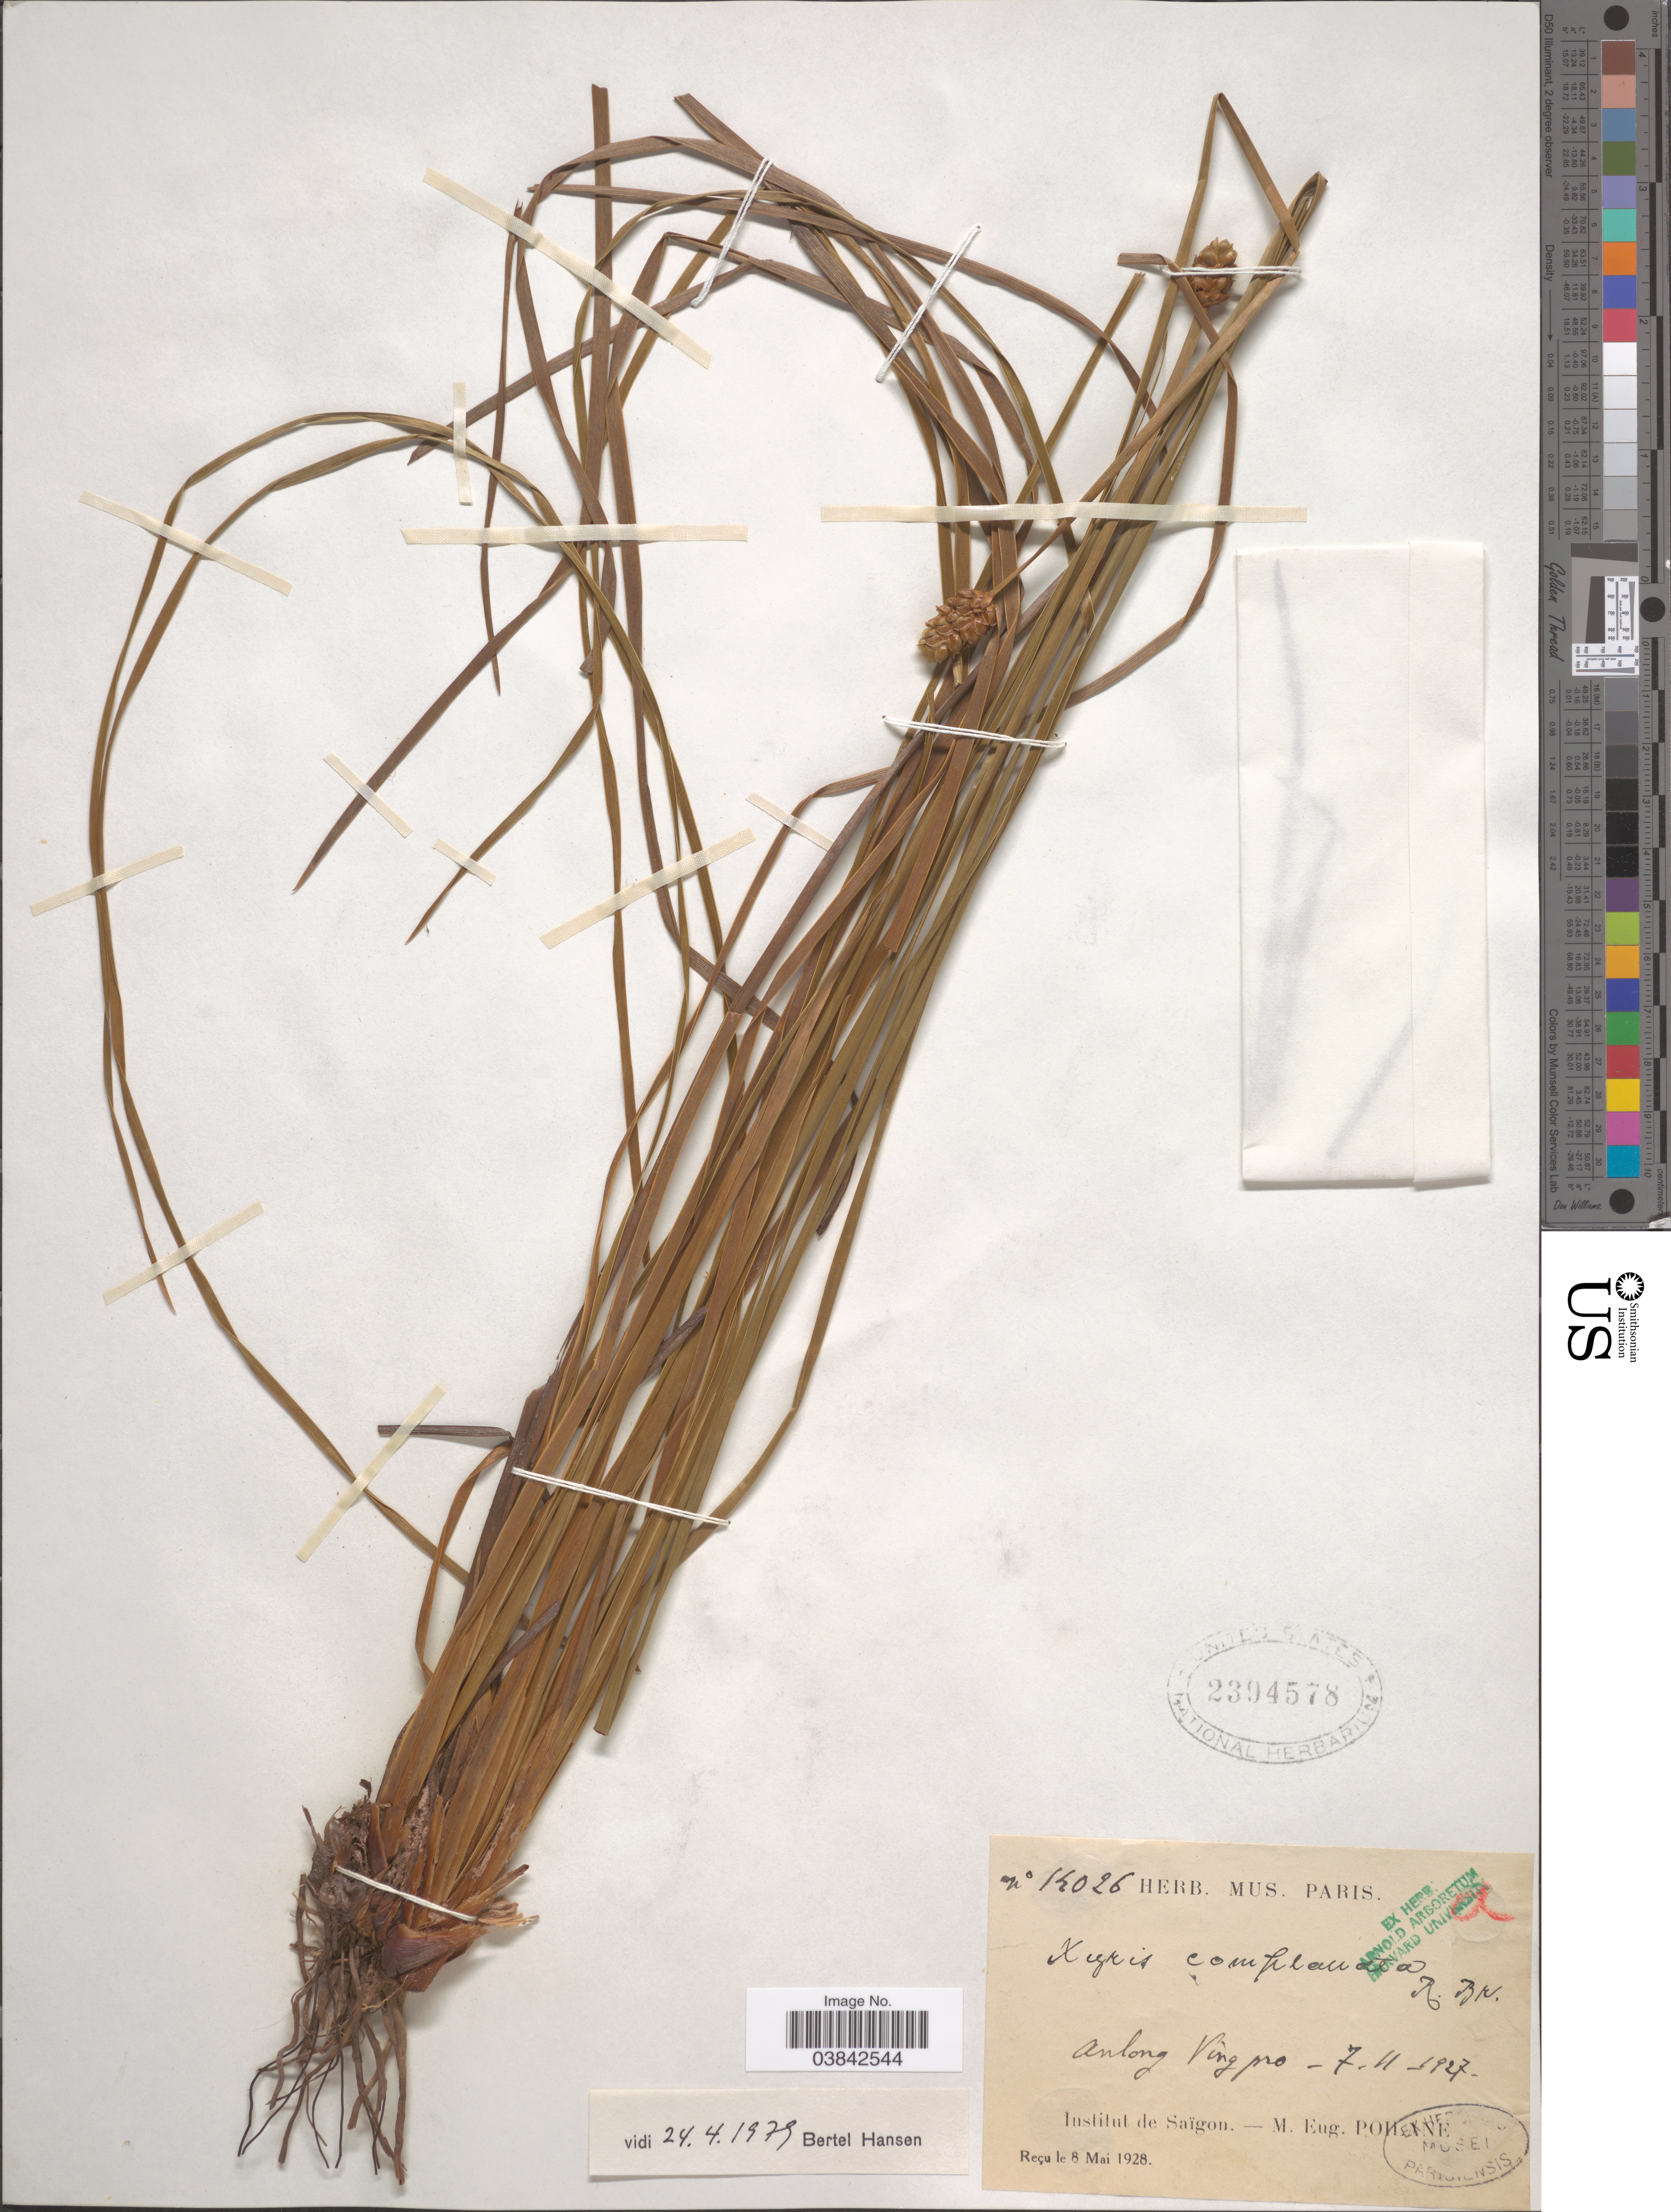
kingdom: Plantae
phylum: Tracheophyta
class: Liliopsida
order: Poales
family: Xyridaceae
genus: Xyris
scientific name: Xyris complanata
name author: R. Br.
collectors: M. Poilane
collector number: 14026*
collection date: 1927-11-07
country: Cambodia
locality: Anlong Ving pro.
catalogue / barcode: US 2394578